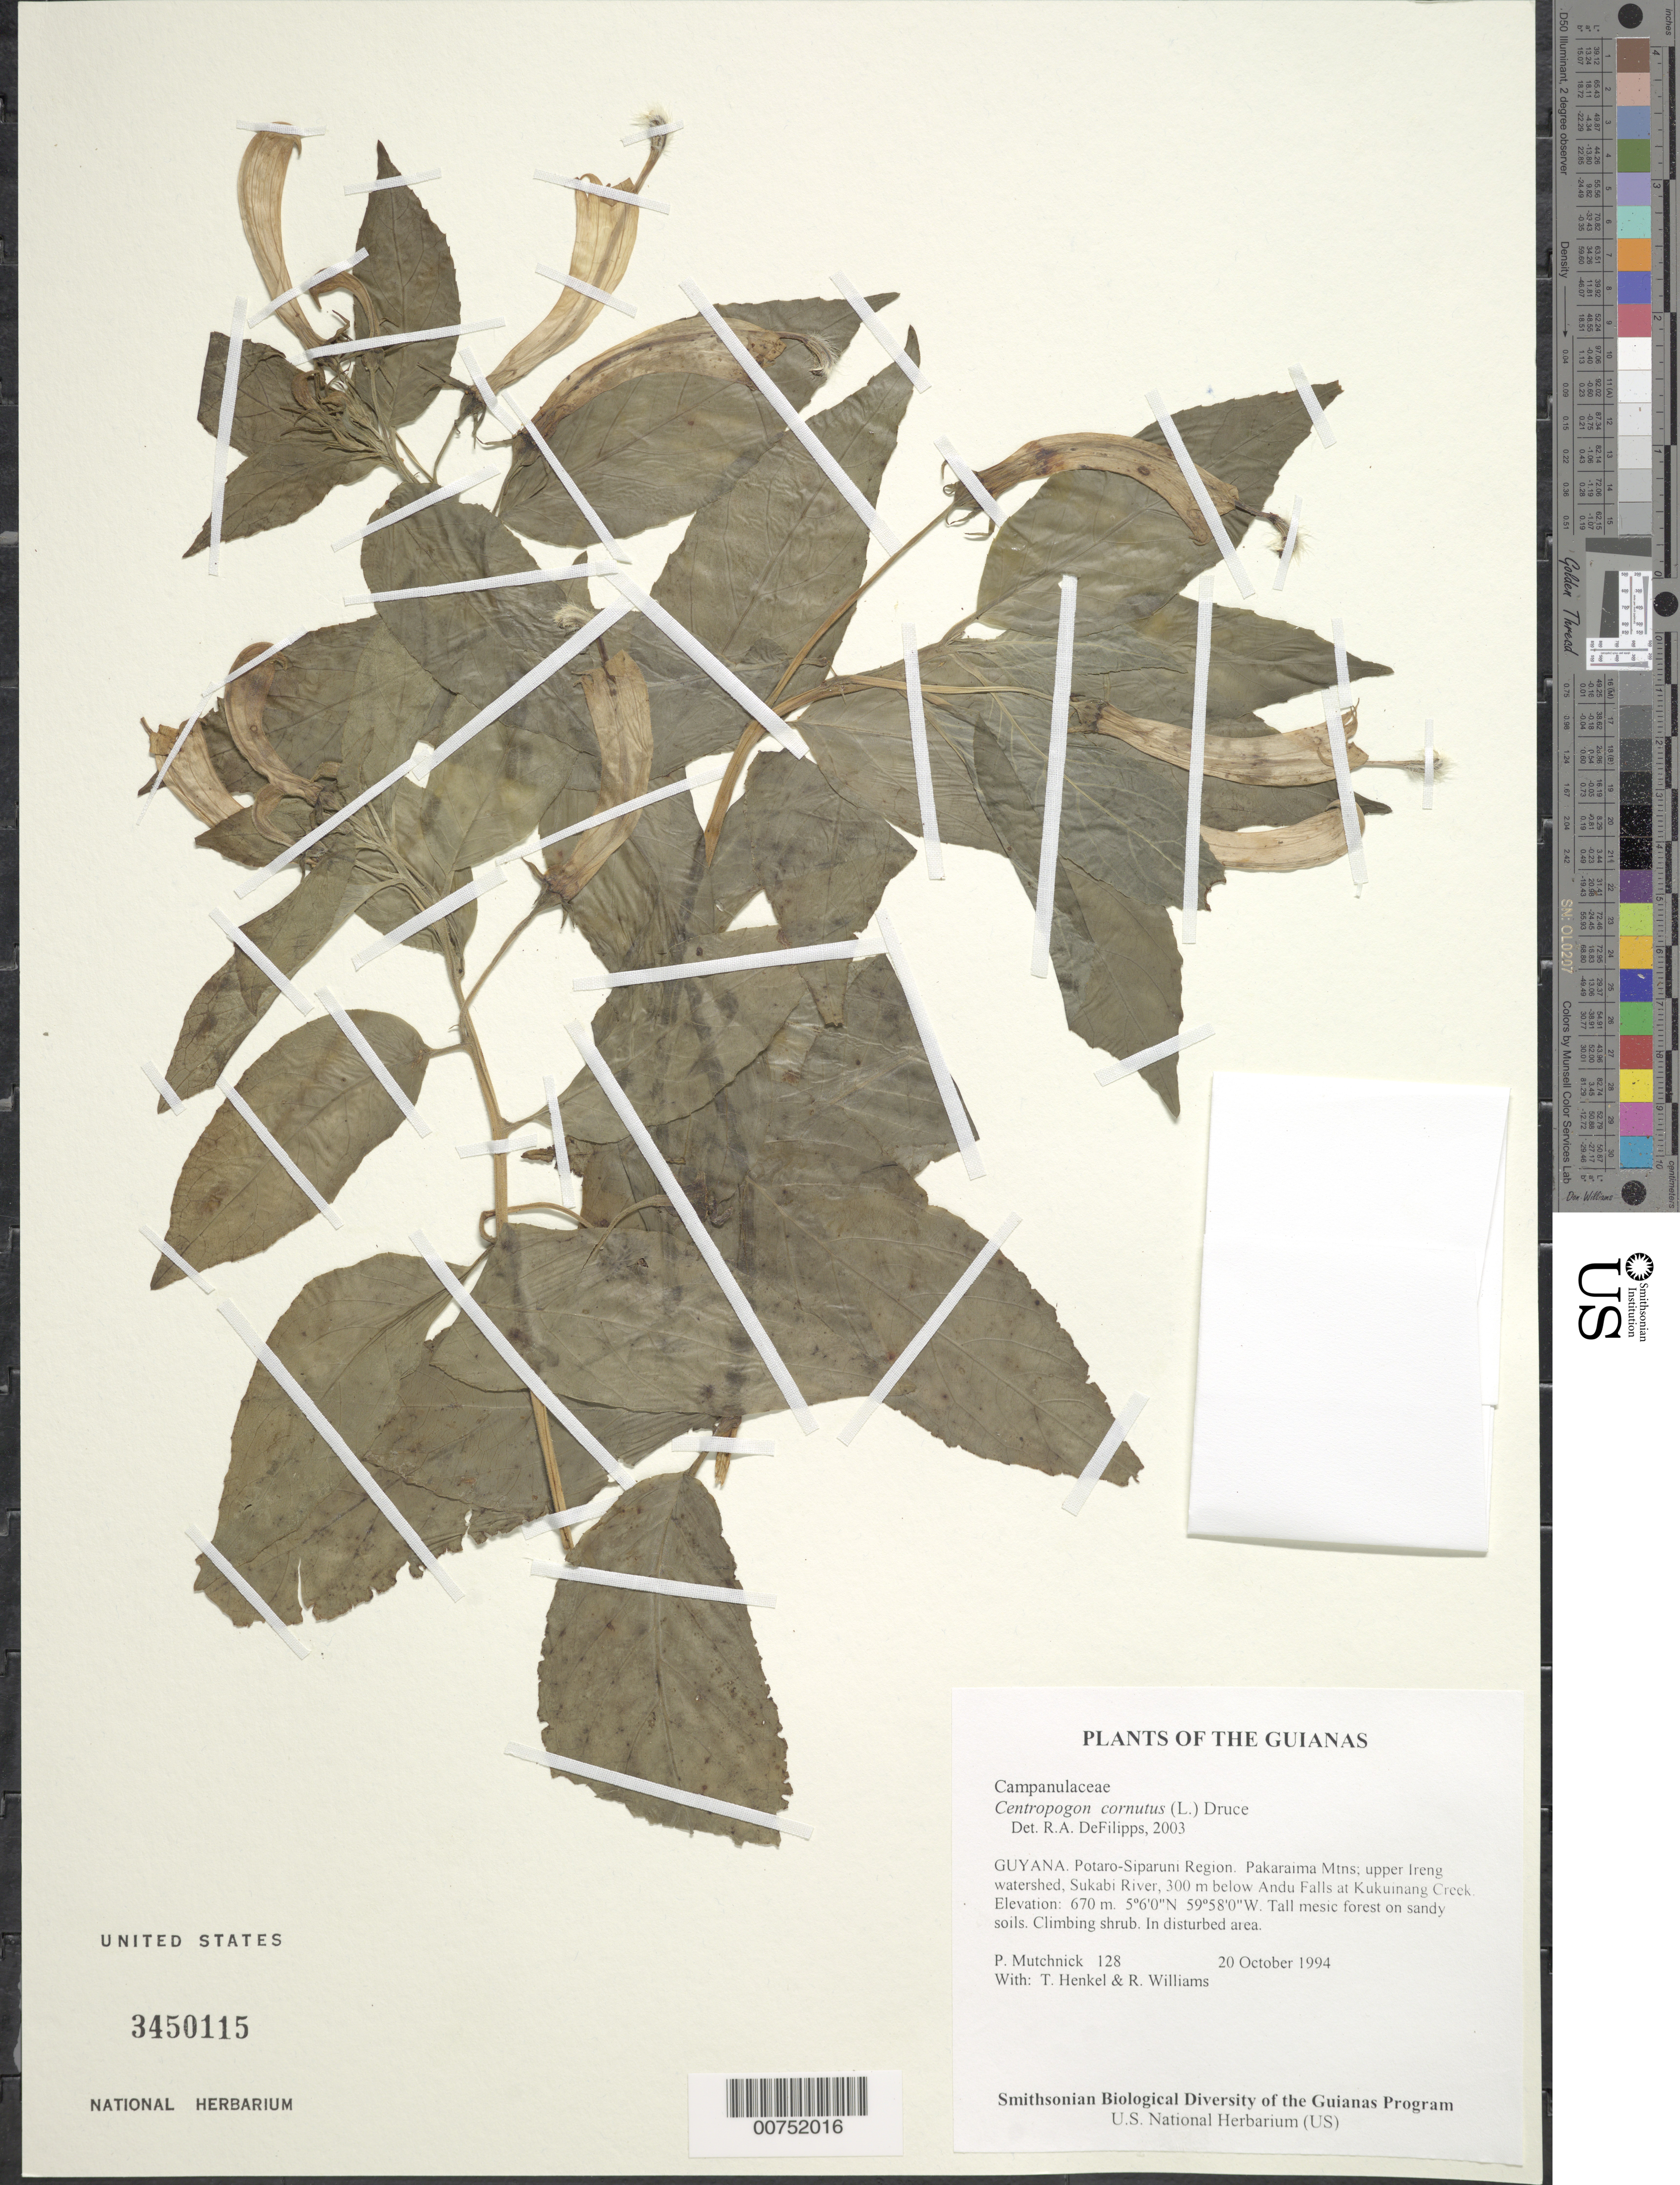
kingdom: Plantae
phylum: Tracheophyta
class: Magnoliopsida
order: Asterales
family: Campanulaceae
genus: Centropogon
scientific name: Centropogon cornutus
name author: (L.) Druce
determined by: DeFilipps, R. A.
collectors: P. Mutchnick, T. Henkel & R. Williams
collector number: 128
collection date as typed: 20 October 1994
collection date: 1994-10-20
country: Guyana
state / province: Potaro-Siparuni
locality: Pakaraima Mtns; upper Ireng watershed, Sukabi River, 300 m below Andu Falls at Kukuinang Creek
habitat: Tall mesic forest on sandy soils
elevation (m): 670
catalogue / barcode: US 3450115